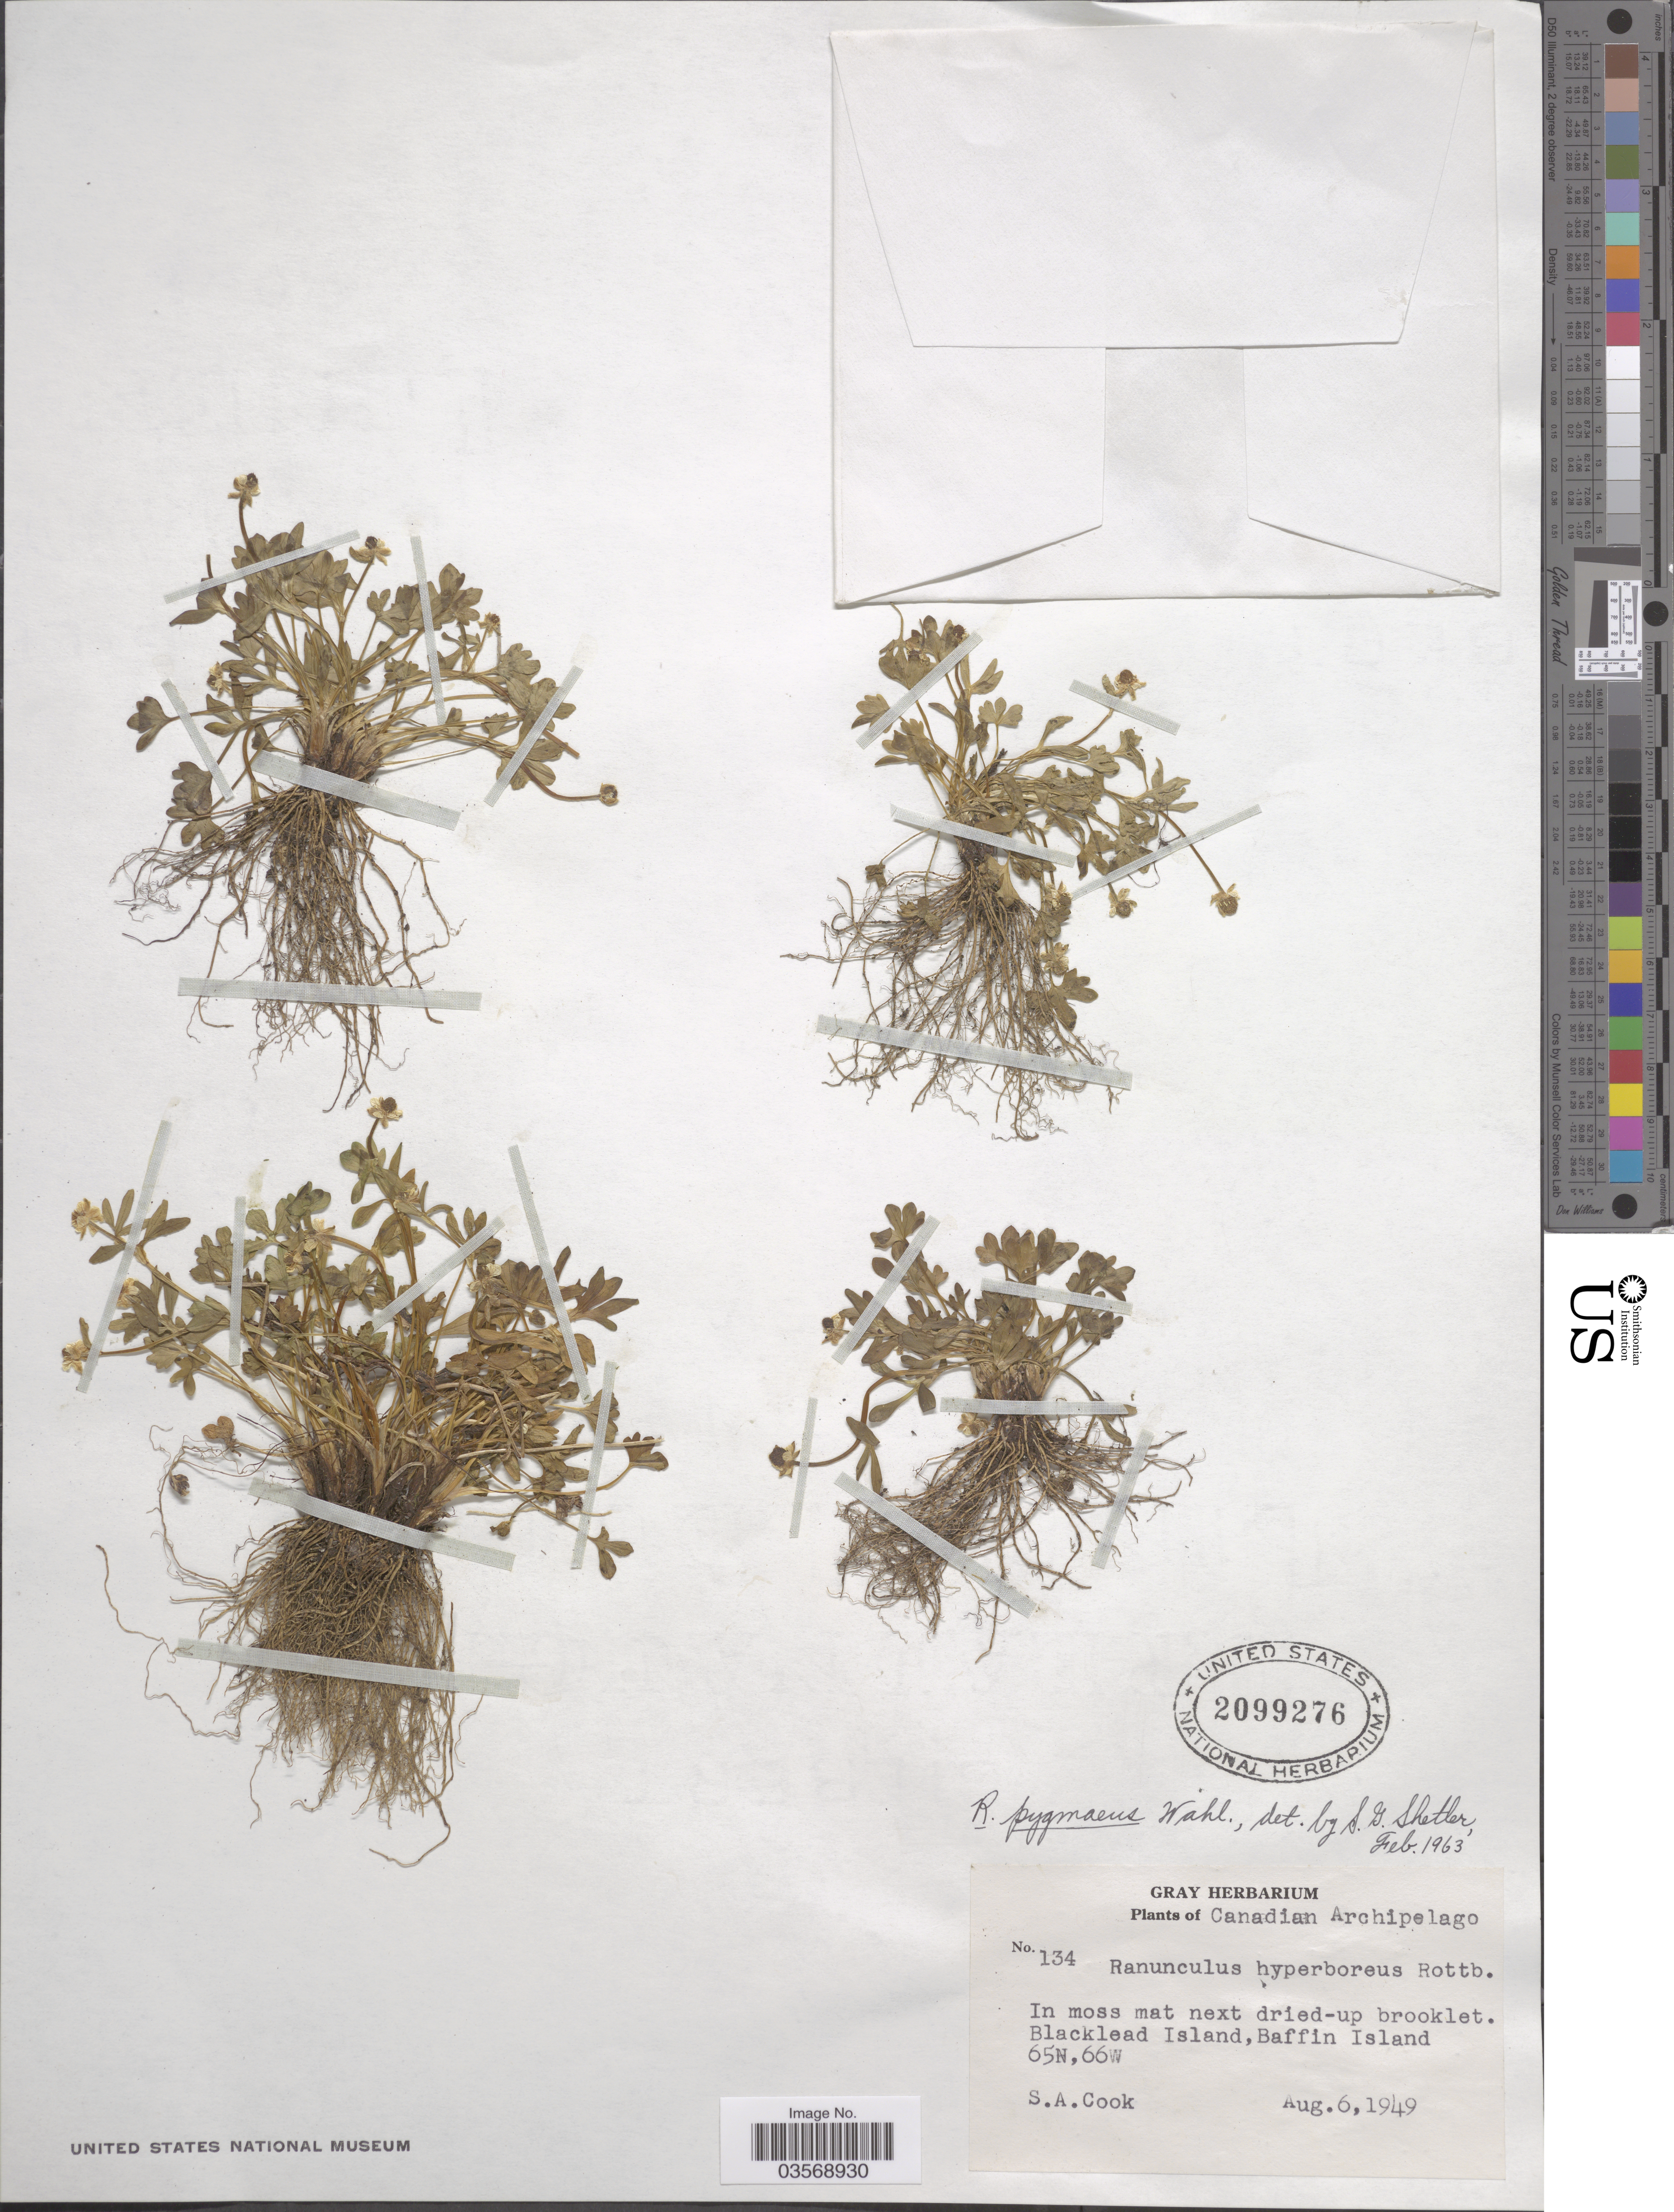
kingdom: Plantae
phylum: Tracheophyta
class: Magnoliopsida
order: Ranunculales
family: Ranunculaceae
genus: Ranunculus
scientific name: Ranunculus pygmaeus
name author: Wahlenb.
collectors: S. A. Cook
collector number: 134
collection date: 1949-08-06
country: Canada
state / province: Nunavut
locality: Canadian Archipelago. Blacklead Island, Baffin Island.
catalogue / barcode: US 2099276